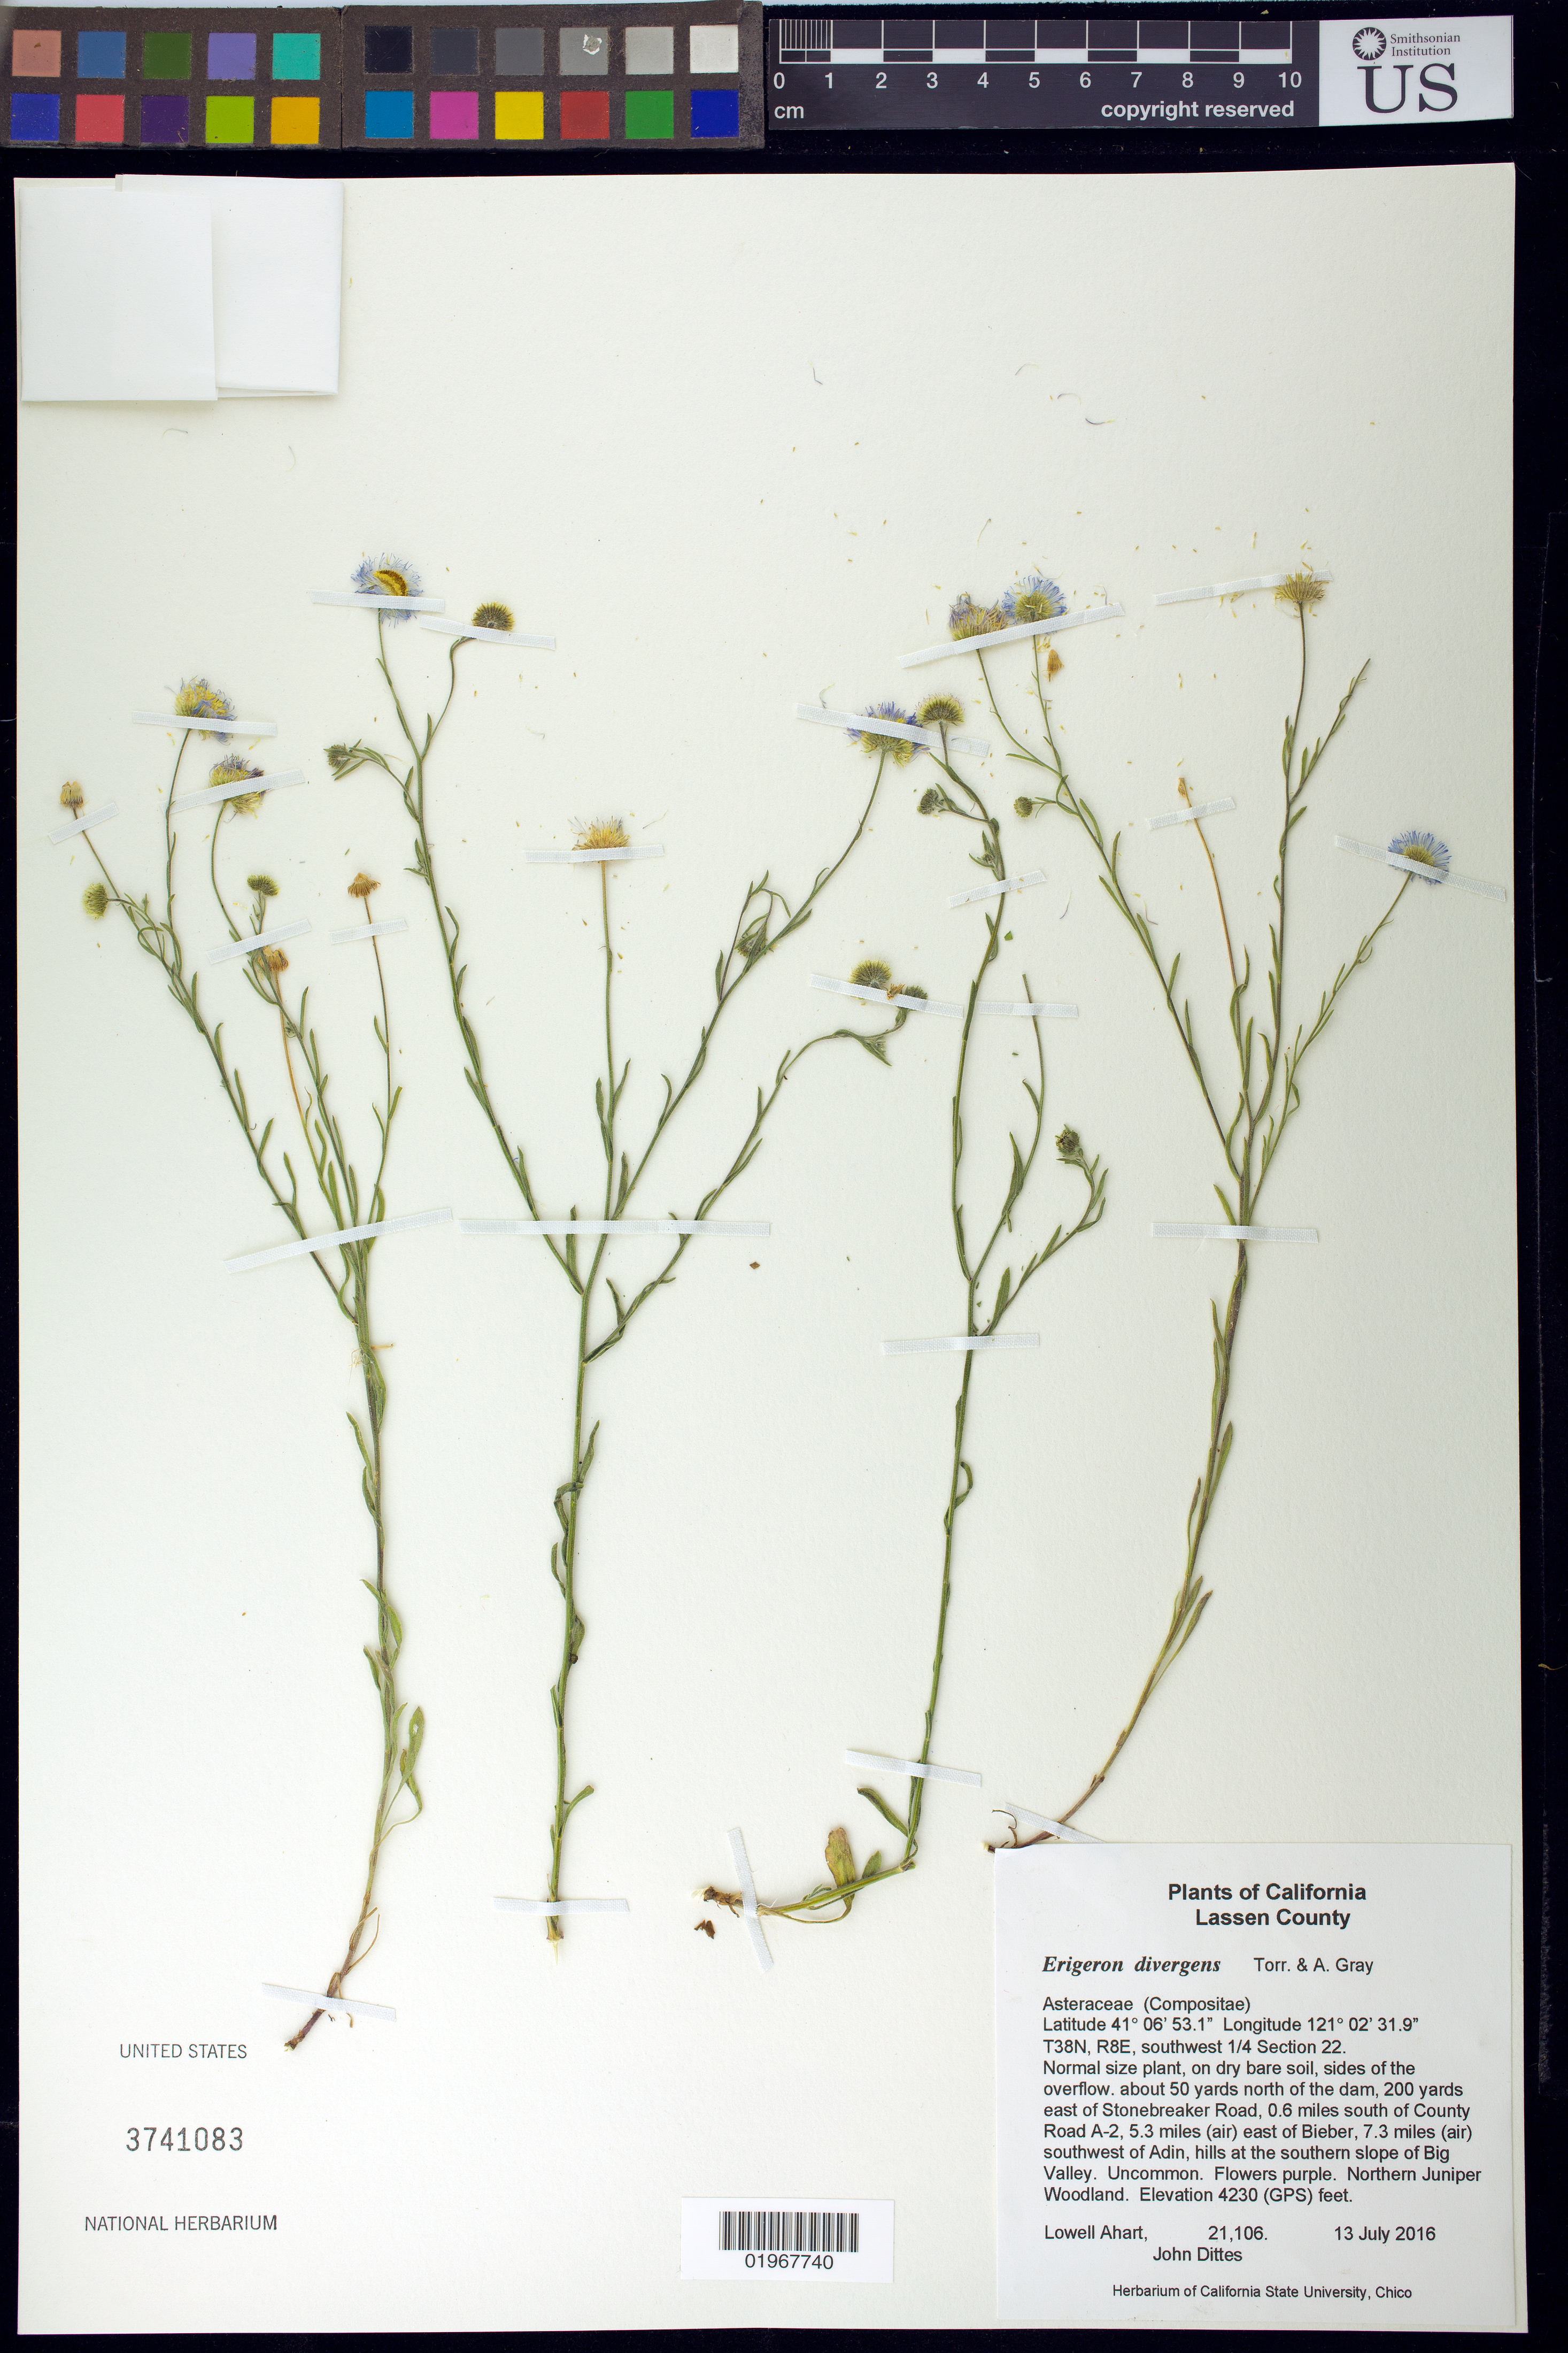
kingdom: Plantae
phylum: Tracheophyta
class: Magnoliopsida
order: Asterales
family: Asteraceae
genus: Erigeron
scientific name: Erigeron divergens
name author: Torr. & A. Gray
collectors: L. Ahart & J. Dittes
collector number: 21206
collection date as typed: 13 July 2016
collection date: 2016-07-13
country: United States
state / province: California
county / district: Lassen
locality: T38N, R8E, southwest 1/4 section 22. About 50 yards north of the dam, 200 yards east of Stonebreaker Road, 0.6 miles south of Country Road A-2, 5.3 miles (air) east of Bieber, 7.3 miles (air) southwest of Adin, hills at the southern slope of Big Valley.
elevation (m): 1289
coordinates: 41 06 53.1, 121 02 31.9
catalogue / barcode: US 3741083